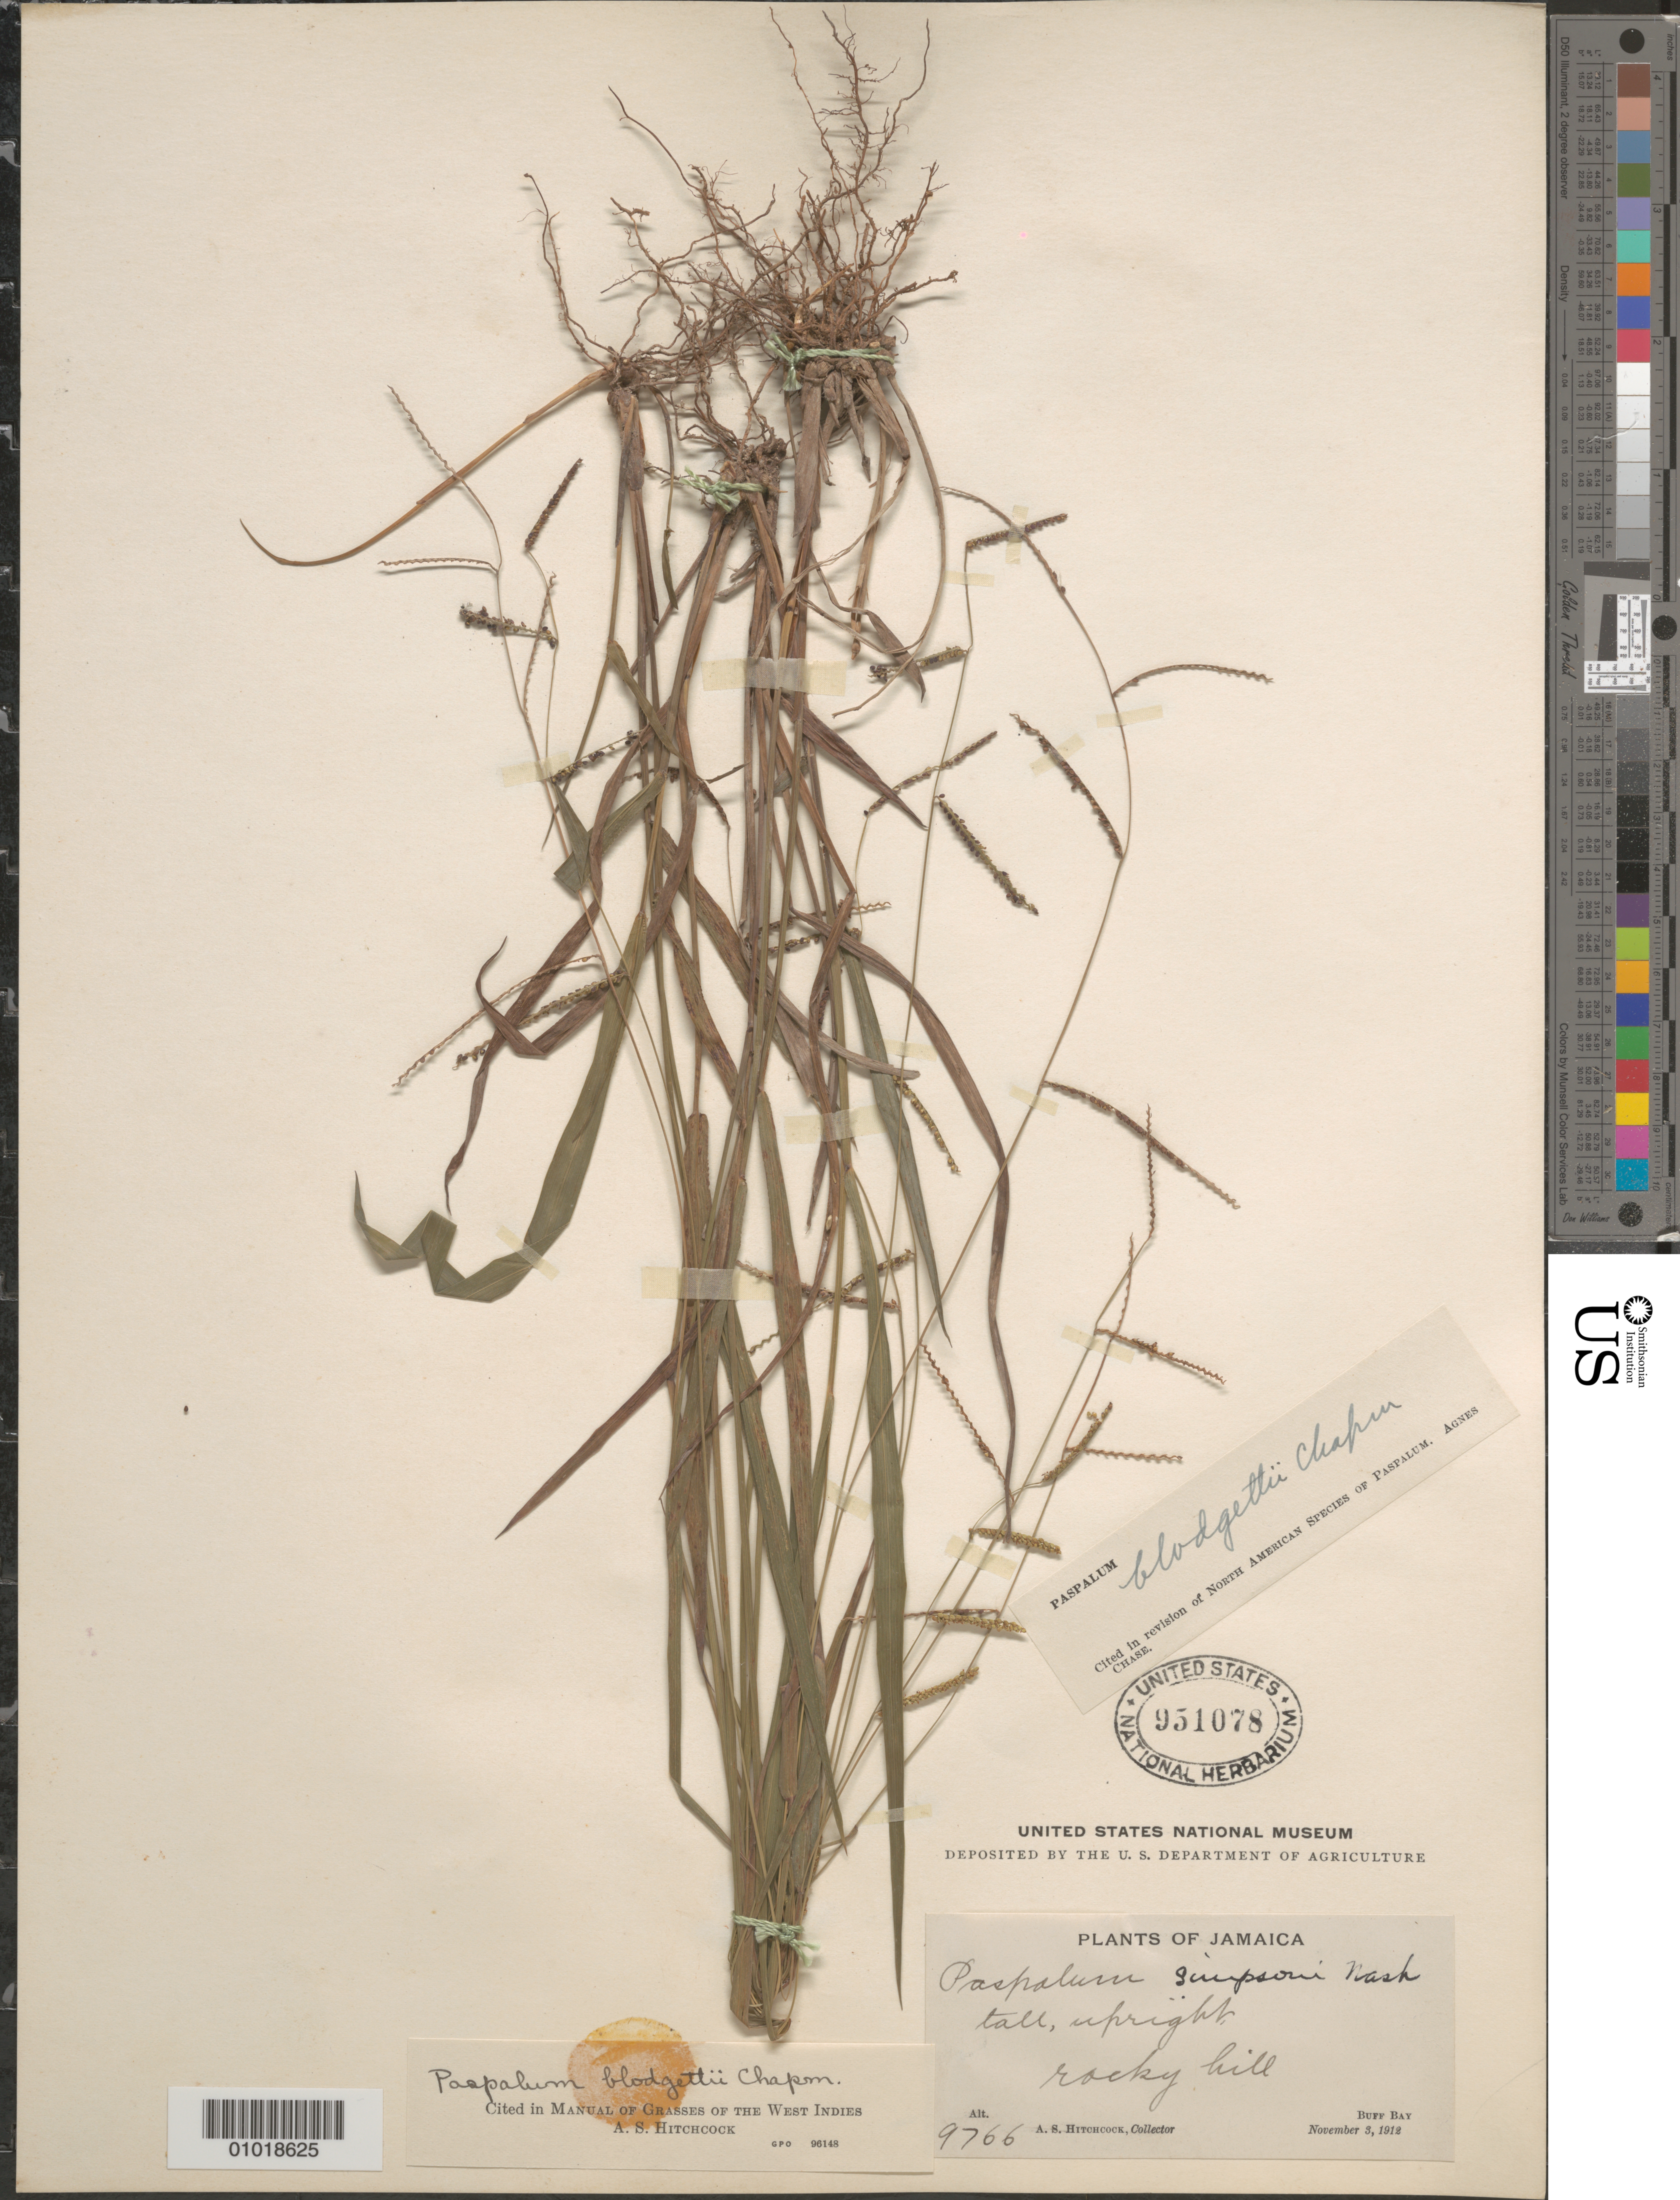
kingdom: Plantae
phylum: Tracheophyta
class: Liliopsida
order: Poales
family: Poaceae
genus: Paspalum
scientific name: Paspalum blodgettii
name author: Chapm.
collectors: A. S. Hitchcock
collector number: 9766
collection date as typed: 03 Nov 1912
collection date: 1912-11-03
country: Jamaica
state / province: Portland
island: Jamaica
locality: Rocky hill in Buff Bay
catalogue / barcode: US 951078